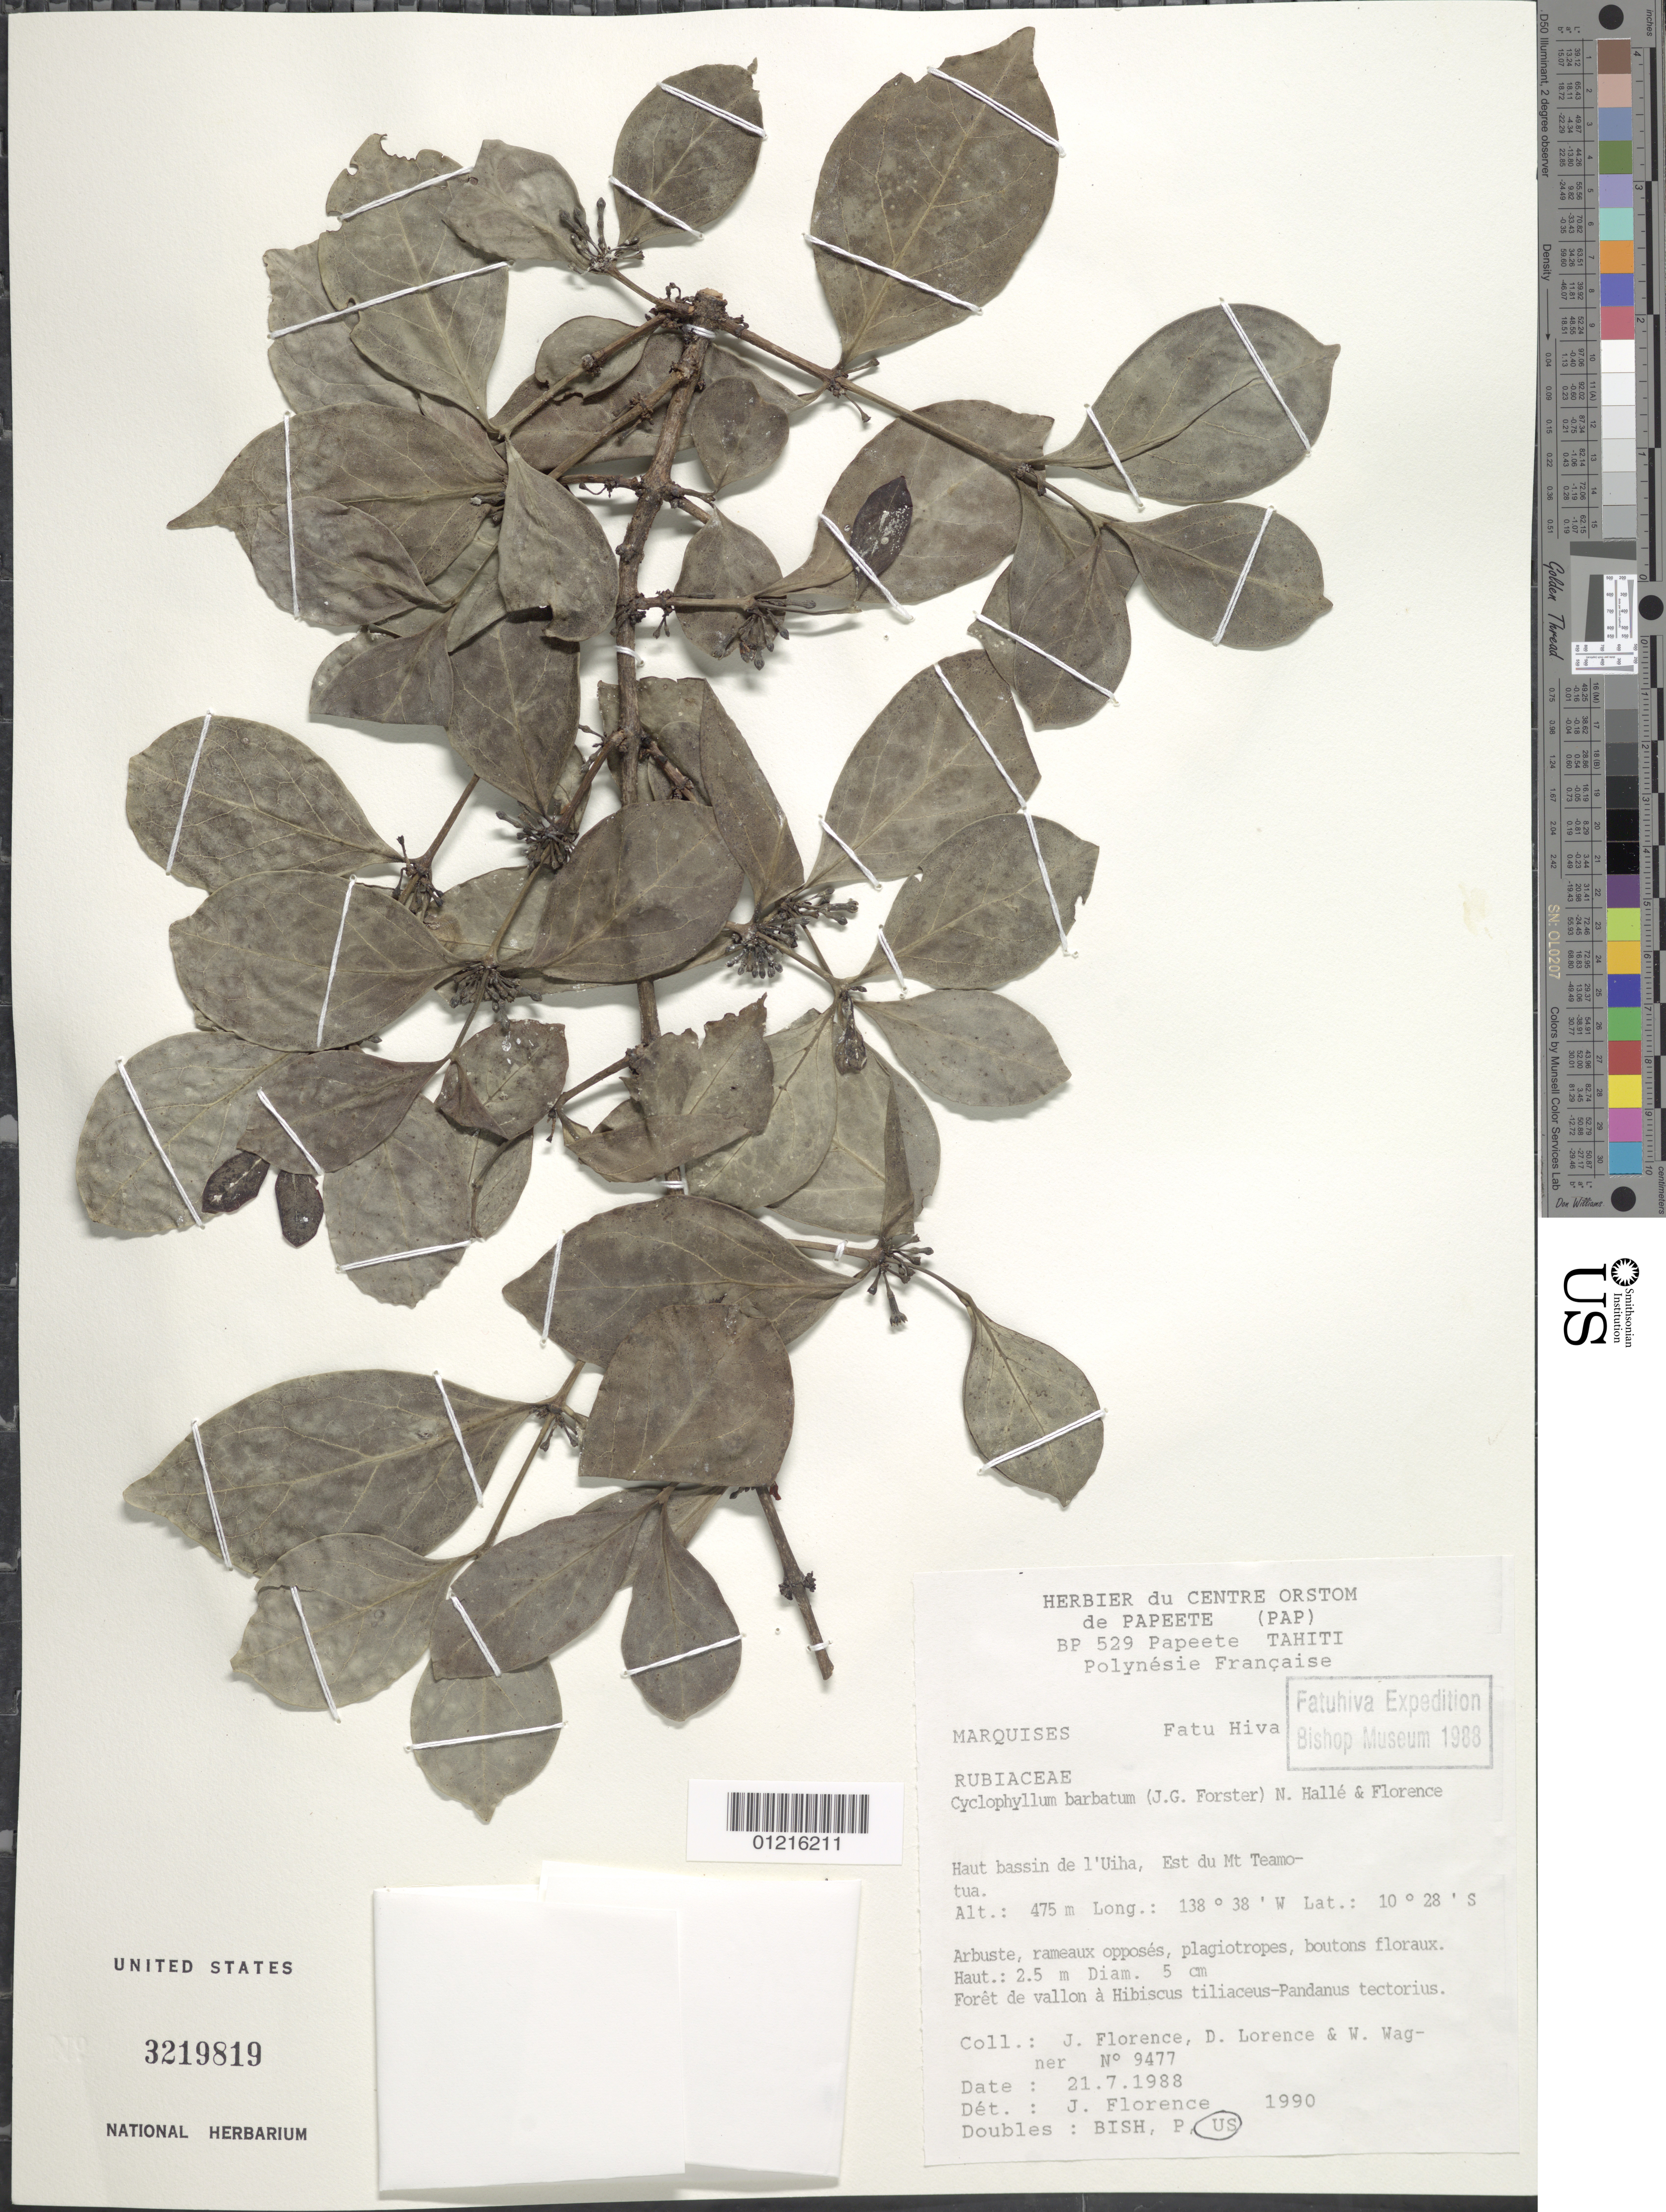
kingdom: Plantae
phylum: Tracheophyta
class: Magnoliopsida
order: Gentianales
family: Rubiaceae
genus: Cyclophyllum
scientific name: Cyclophyllum barbatum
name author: (G. Forst.) N. Hallé & J. Florence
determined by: Florence, J.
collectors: J. Florence, D. Lorence & W. L. Wagner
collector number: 9477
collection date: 1988-07-21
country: French Polynesia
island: Fatu Hiva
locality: Haut bassin de l'Uiha, E du Mt. Teamotua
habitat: Forêt de vallon à Hibiscus tiliaceus-Pandanus tectorius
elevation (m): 475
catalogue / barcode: US 3219819